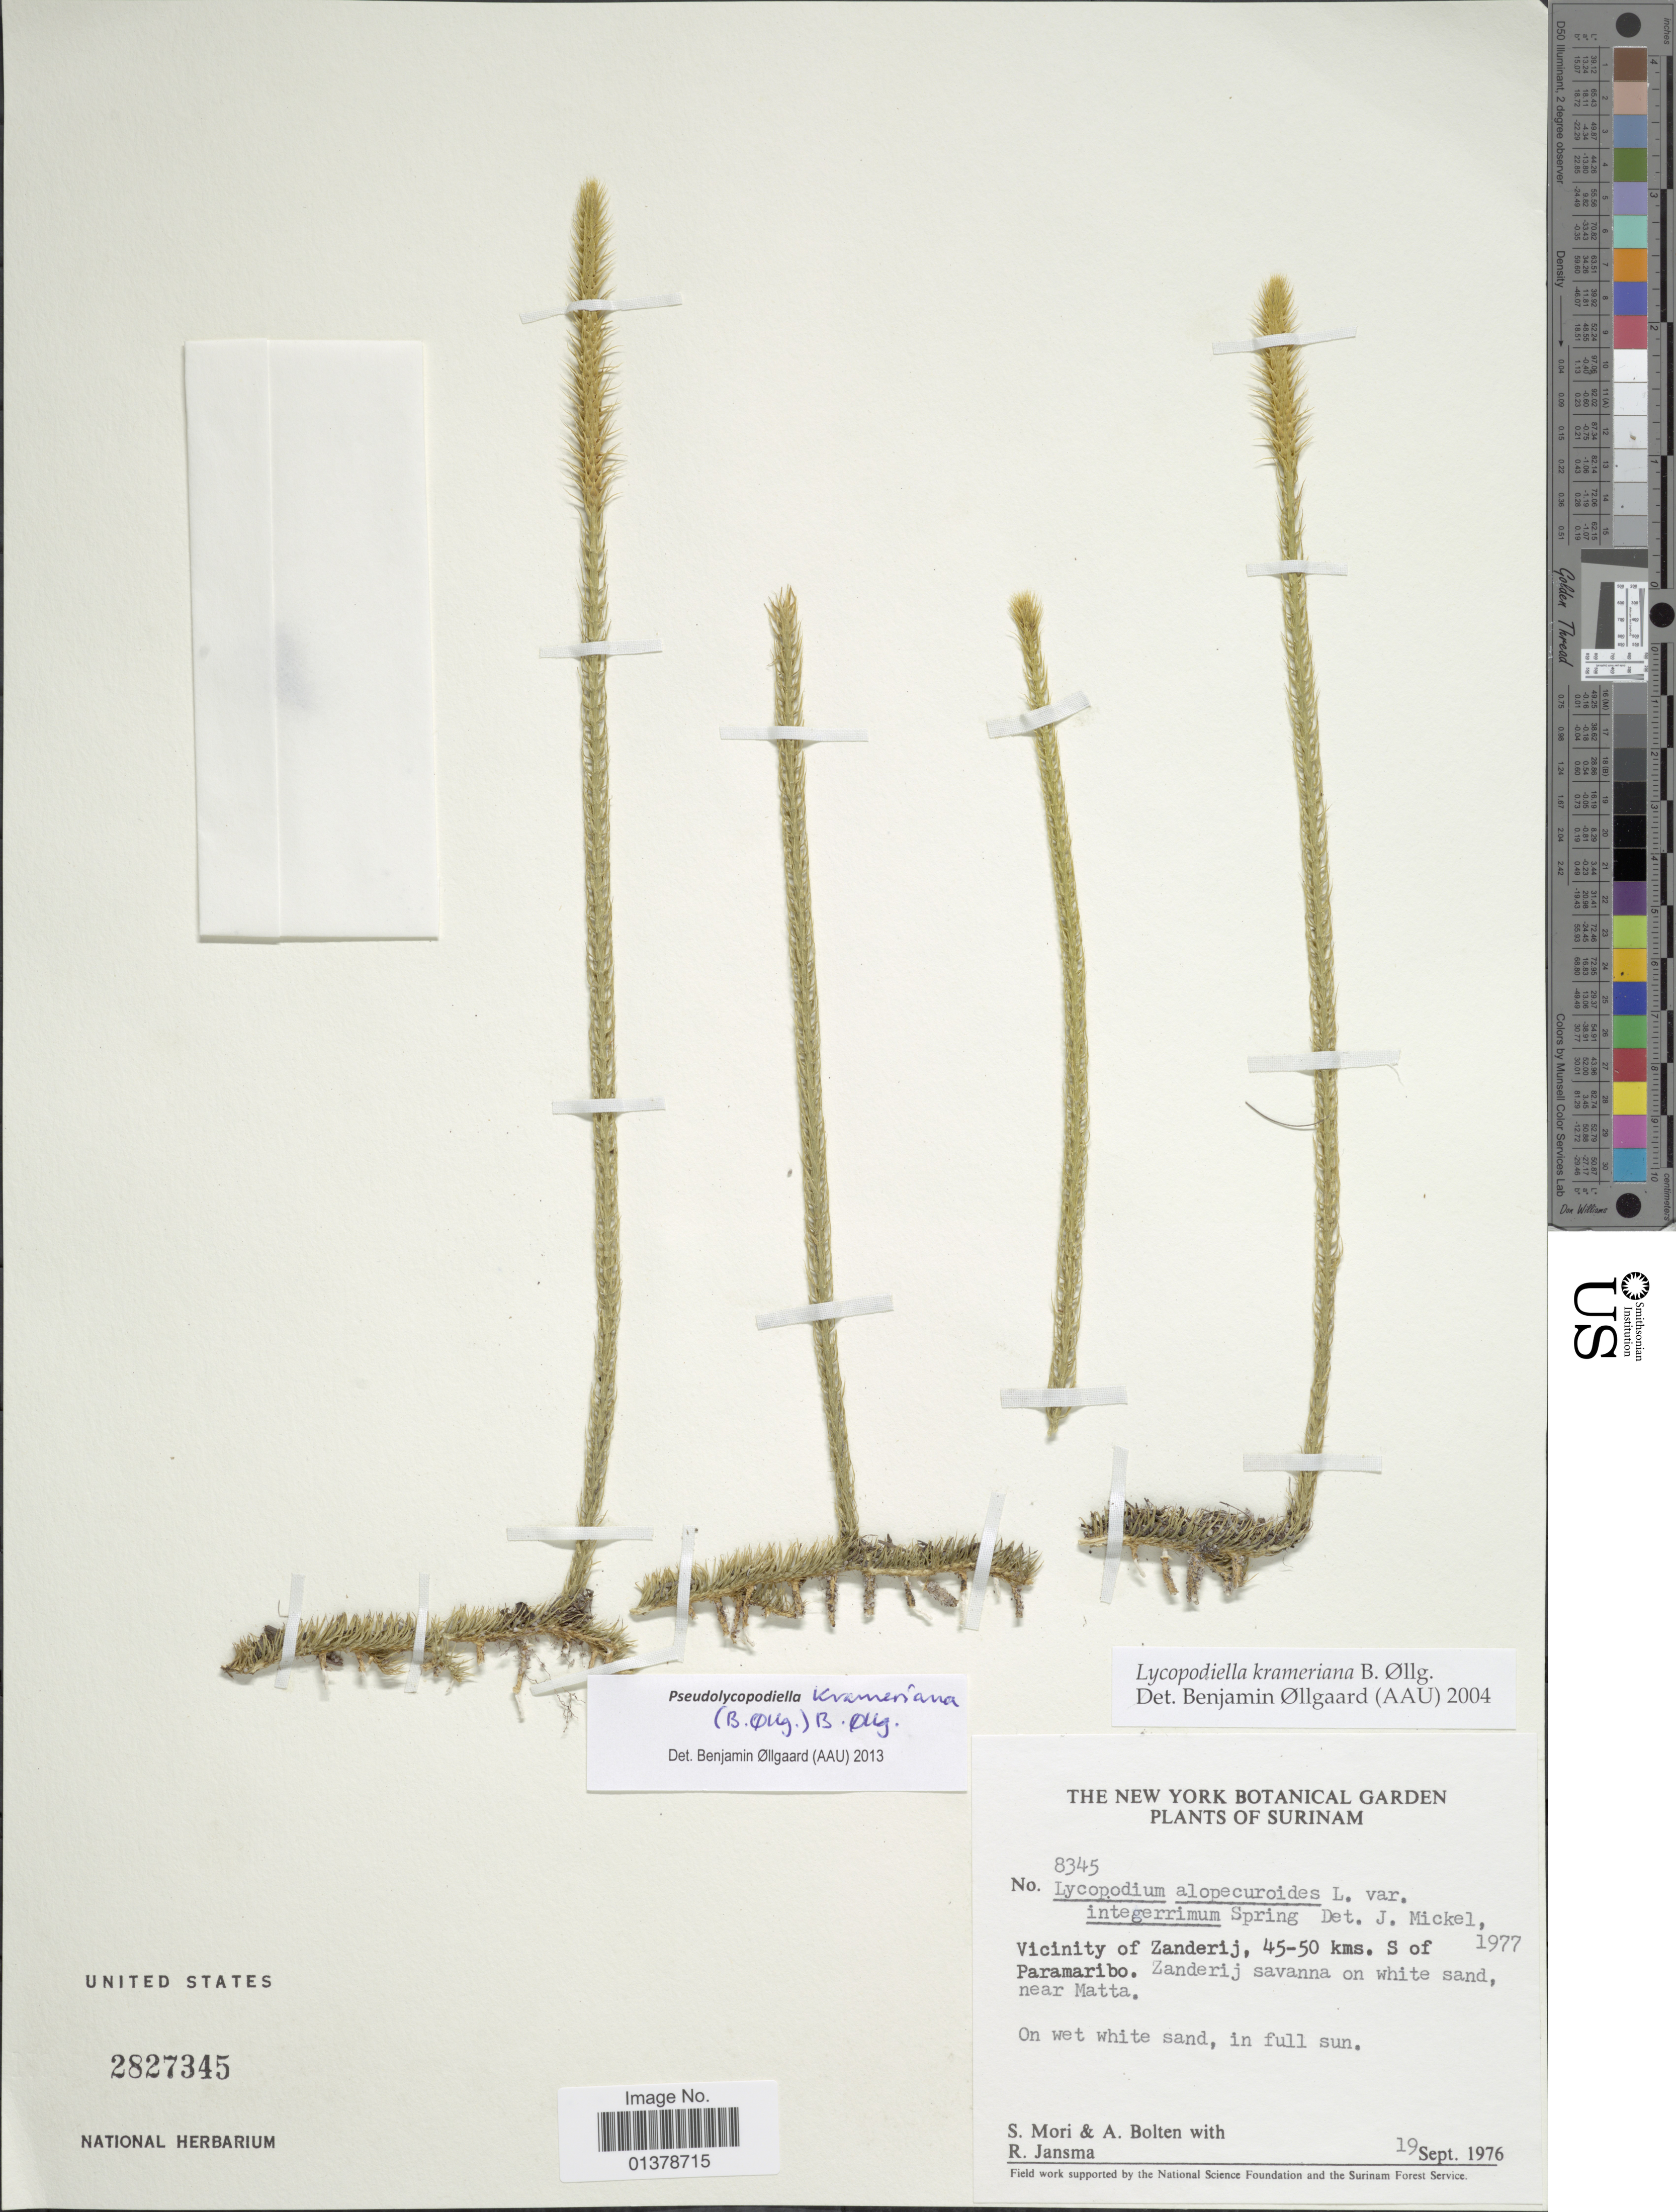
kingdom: Plantae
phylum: Tracheophyta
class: Lycopodiopsida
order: Lycopodiales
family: Lycopodiaceae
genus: Lycopodiella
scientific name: Lycopodiella alopecuroides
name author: (L.) Cranfill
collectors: S. Mori, A. Bolten & R. Jansma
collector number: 8345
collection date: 1976-09-19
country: Suriname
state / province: Paramaribo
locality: Vicinity of Zanderym 45-50 kms. S of Paramaribo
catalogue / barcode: US 2827345